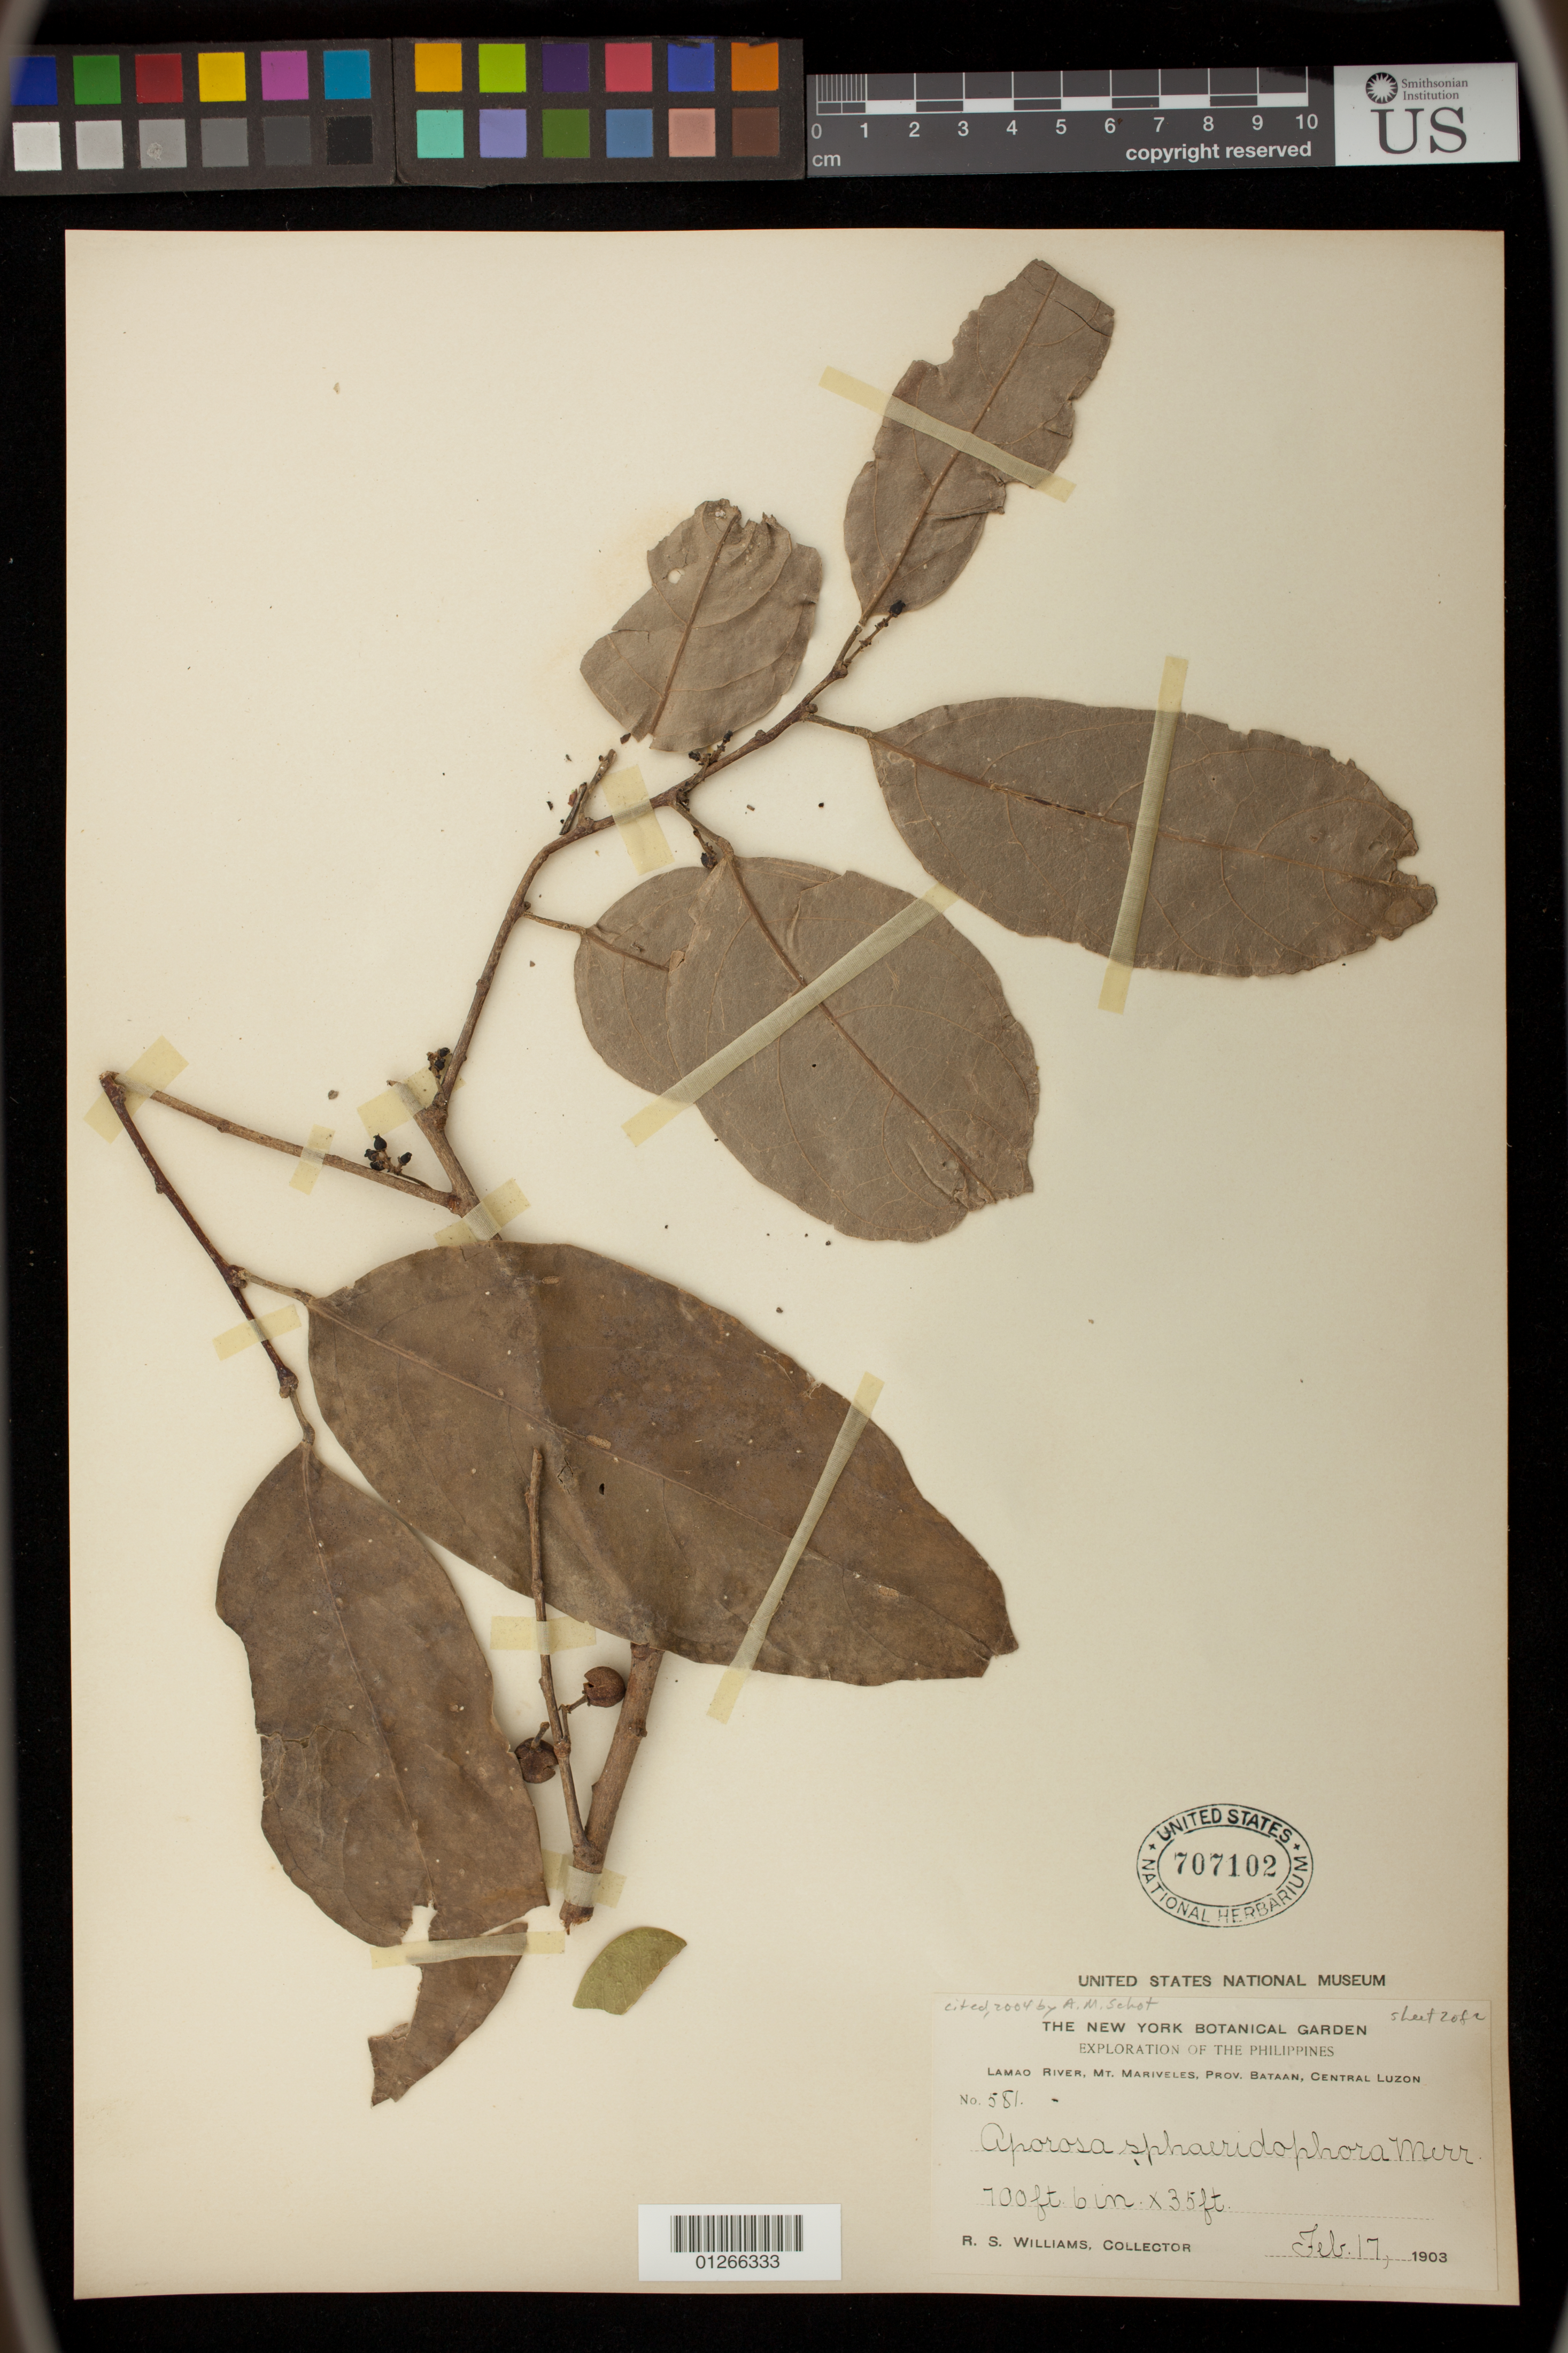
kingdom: Plantae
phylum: Tracheophyta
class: Magnoliopsida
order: Malpighiales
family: Phyllanthaceae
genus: Aporosa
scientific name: Aporosa sphaeridiophora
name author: Merr.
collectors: R. S. Williams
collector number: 581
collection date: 1903-02-17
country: Philippines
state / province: Central Luzon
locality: Lamao River, Mt. Mariveles, Prov. Bataan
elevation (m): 213